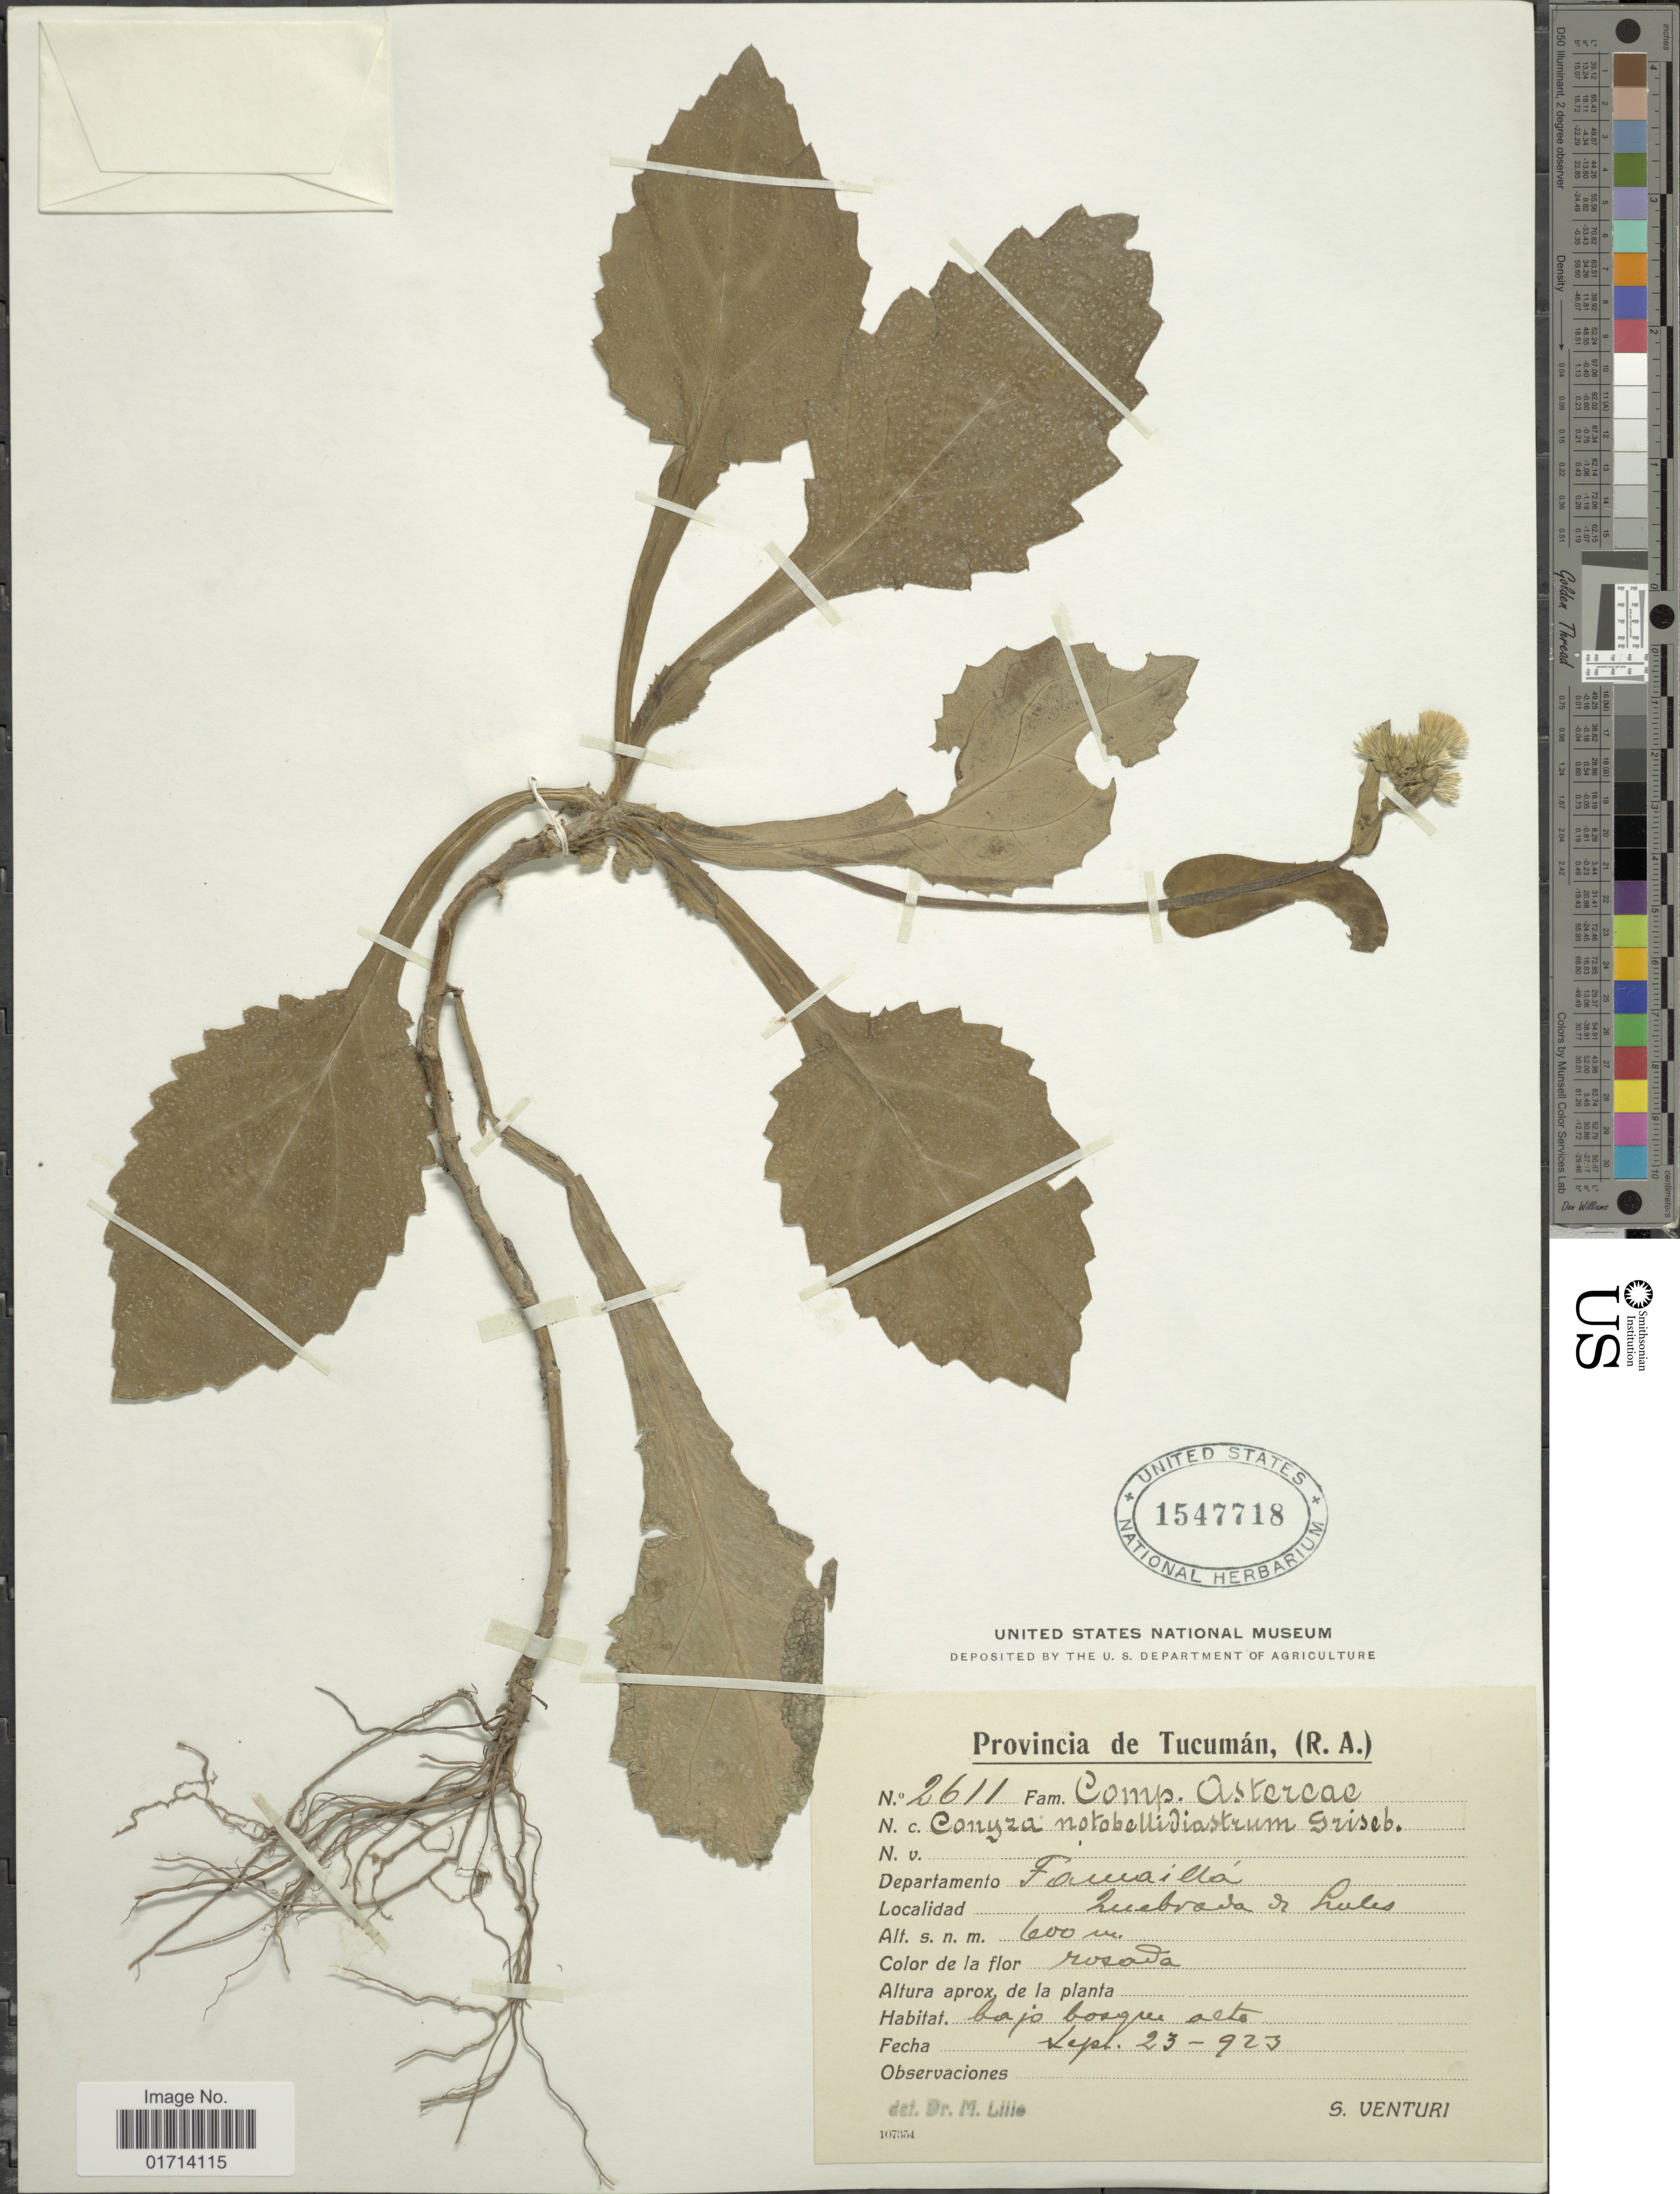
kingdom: Plantae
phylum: Tracheophyta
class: Magnoliopsida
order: Asterales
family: Asteraceae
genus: Podocoma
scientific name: Podocoma notobellidiastrum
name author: (Griseb.) G.L. Nesom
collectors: S. Venturi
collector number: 2611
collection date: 1923-09-23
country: Argentina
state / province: Tucuman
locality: Departamento Fawailla, Quebrada de Lules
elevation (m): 600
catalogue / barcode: US 1547718